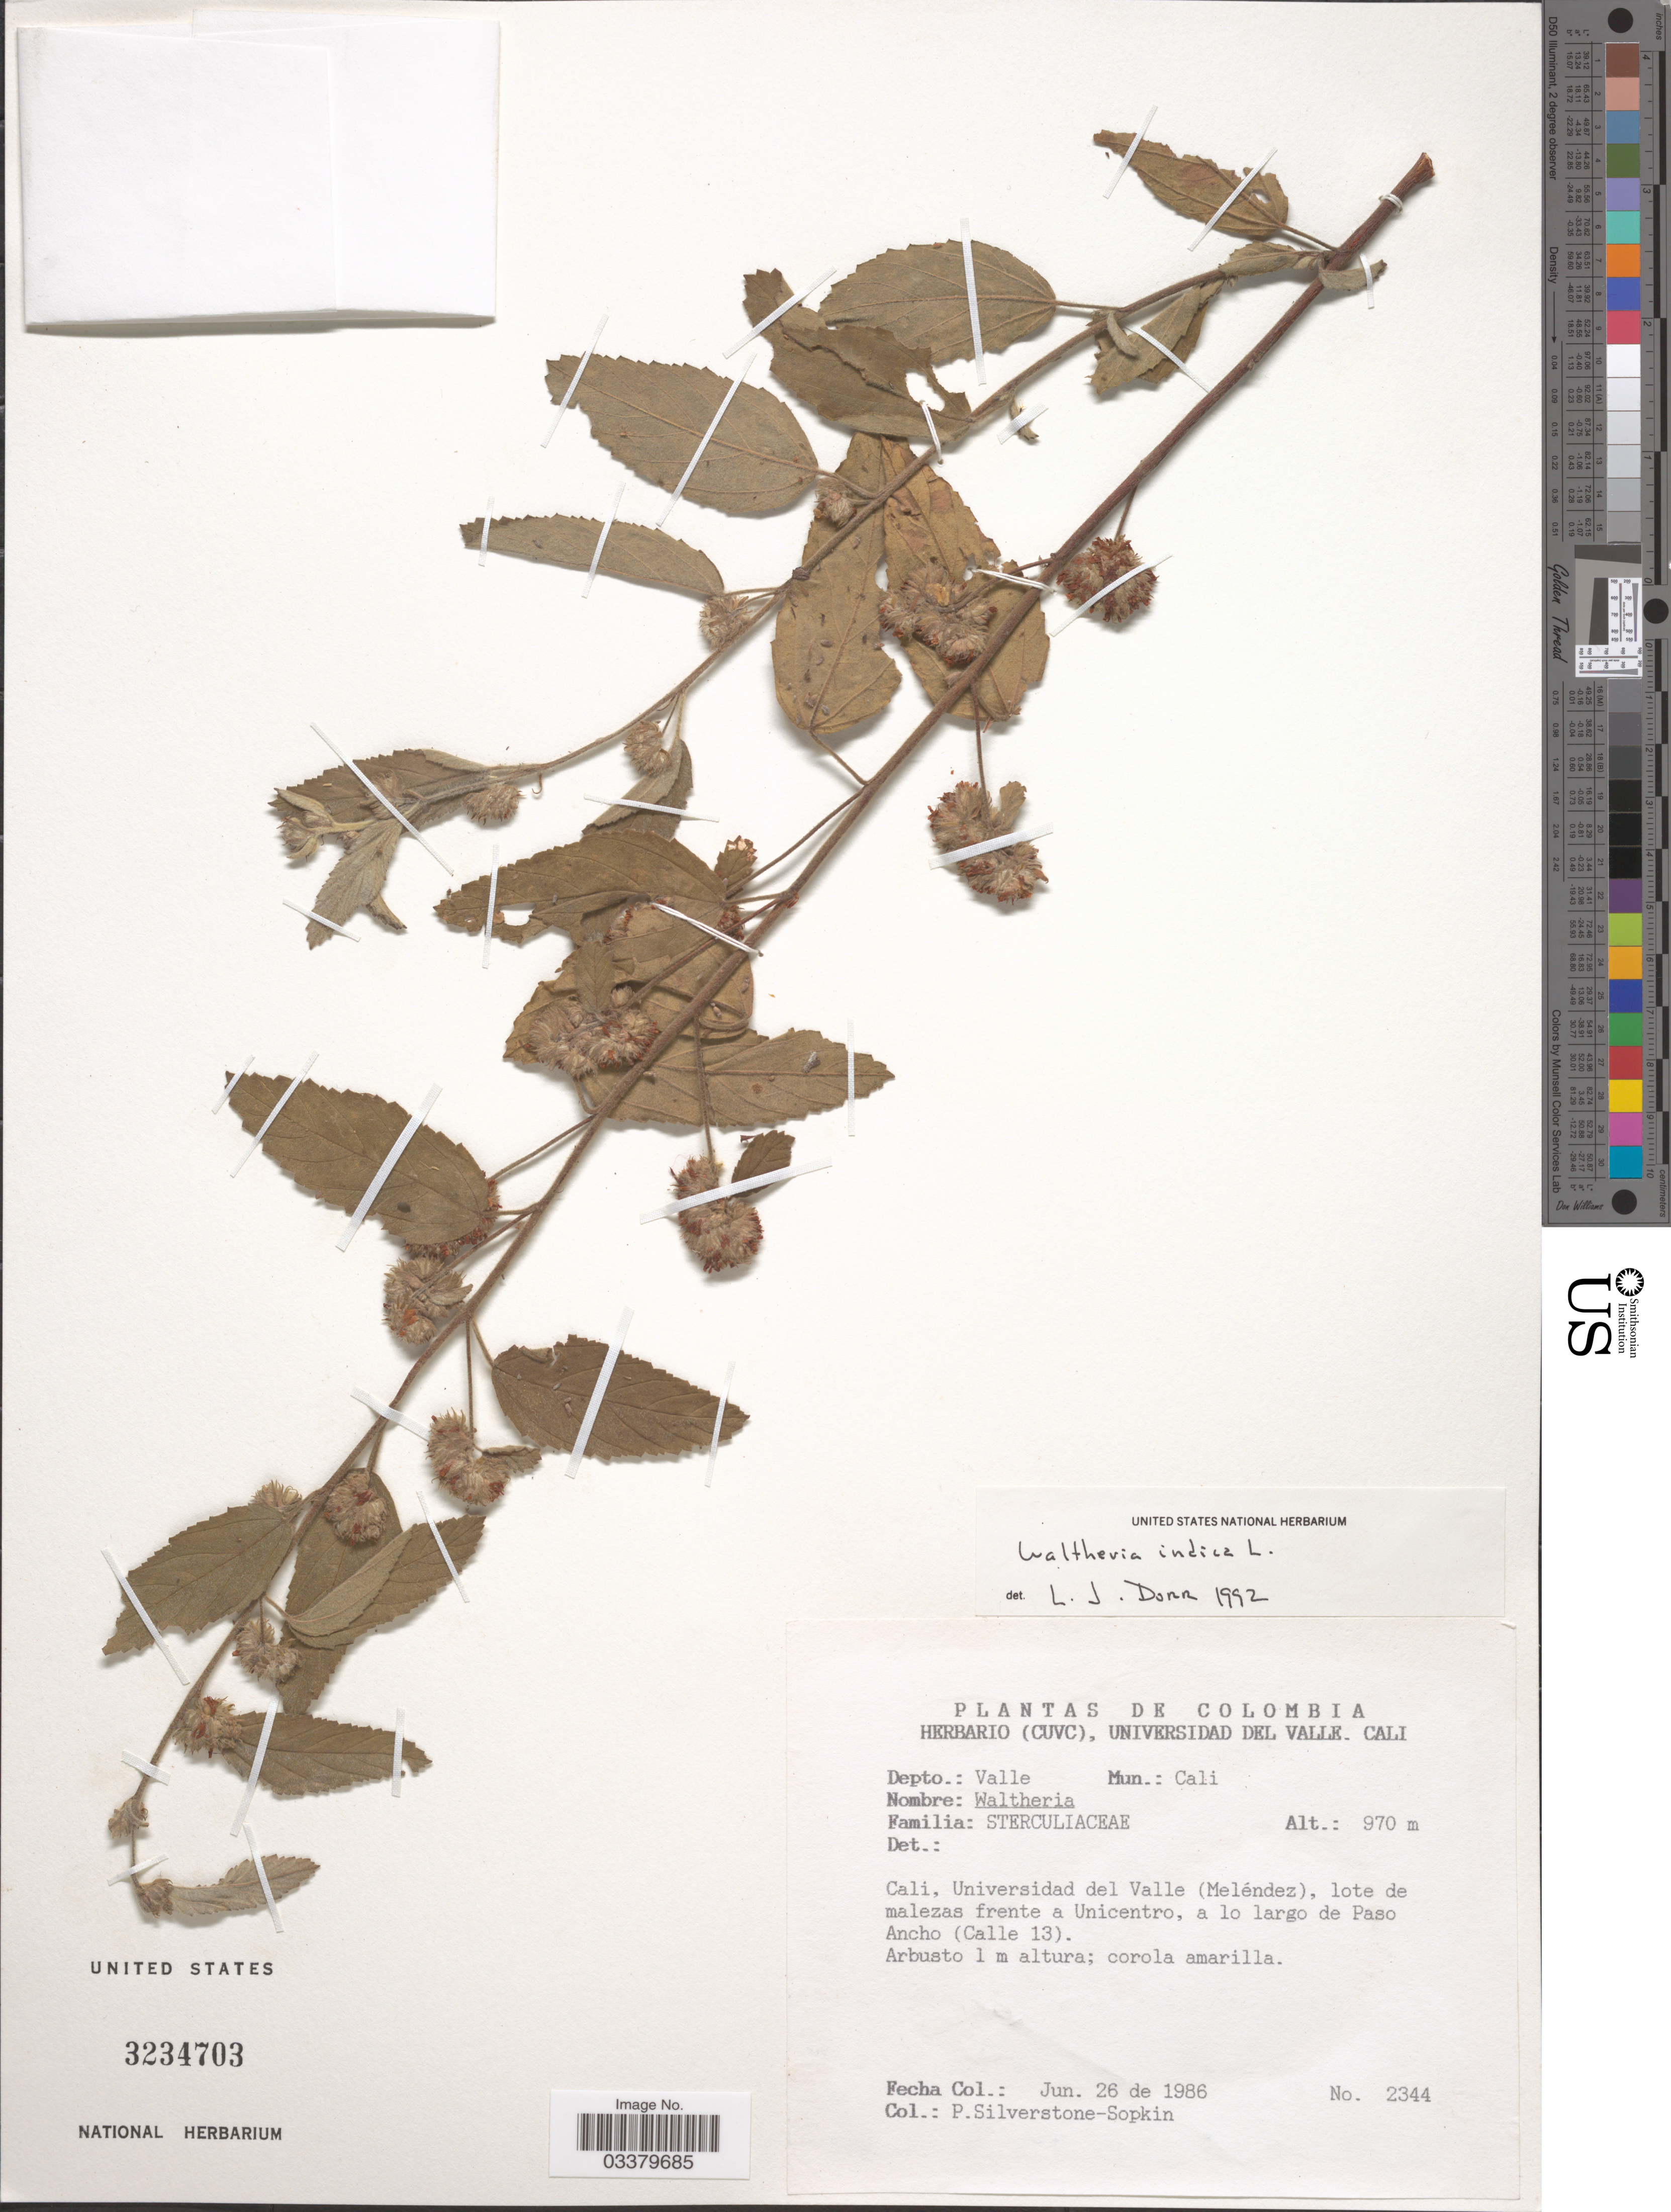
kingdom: Plantae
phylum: Tracheophyta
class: Magnoliopsida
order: Malvales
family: Malvaceae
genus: Waltheria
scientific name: Waltheria indica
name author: L.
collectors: P. A. Silverstone-Sopkin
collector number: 2344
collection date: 1986-06-26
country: Colombia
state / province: Valle del Cauca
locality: Depto.: Valle, Mun.: Cali. Cali, Universidad del Valle (Meléndez), lote de malezas frente a Unicentro, a lo largo de Paso Ancho (Calle 13).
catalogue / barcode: US 3234703